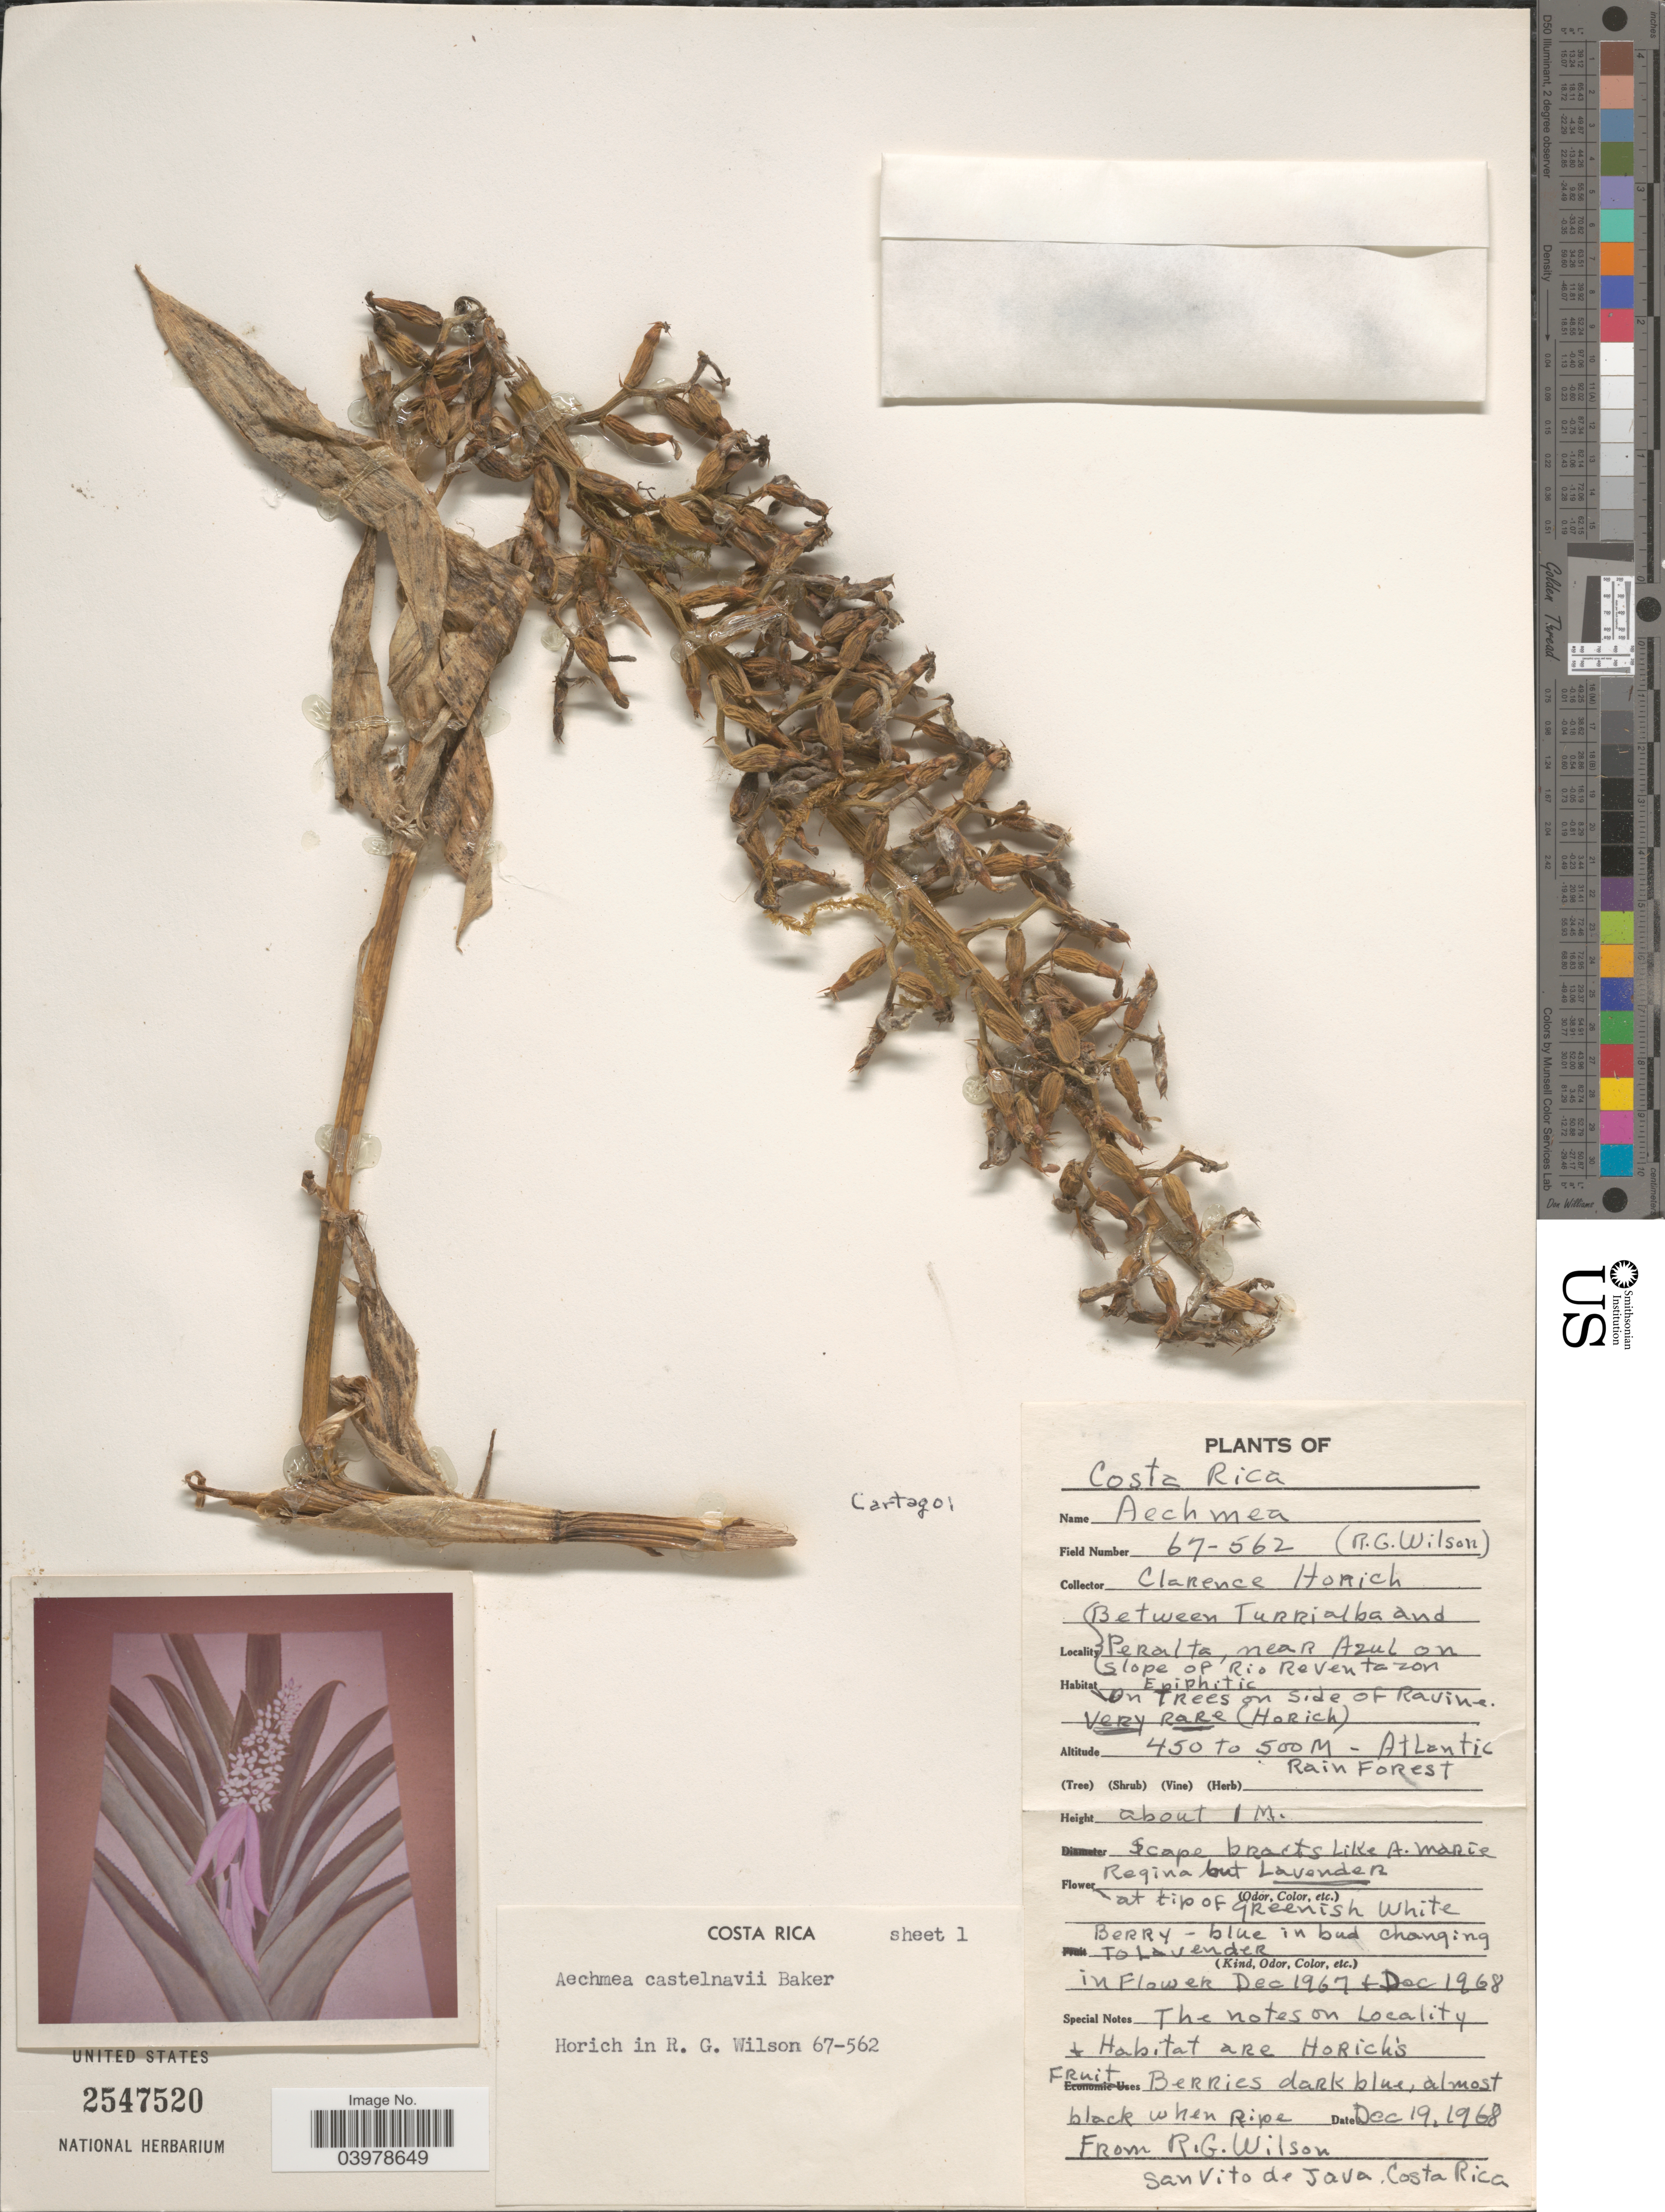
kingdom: Plantae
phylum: Tracheophyta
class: Liliopsida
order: Poales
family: Bromeliaceae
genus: Aechmea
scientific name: Aechmea castelnavii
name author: Baker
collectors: C. K. Horich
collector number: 67-562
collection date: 1968-12-19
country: Costa Rica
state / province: Cartago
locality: Between Turrialba and Peralta, near Azul on slope of Rio Reventazon. Atlantic Rain Forest.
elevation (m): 450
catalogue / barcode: US 2547520